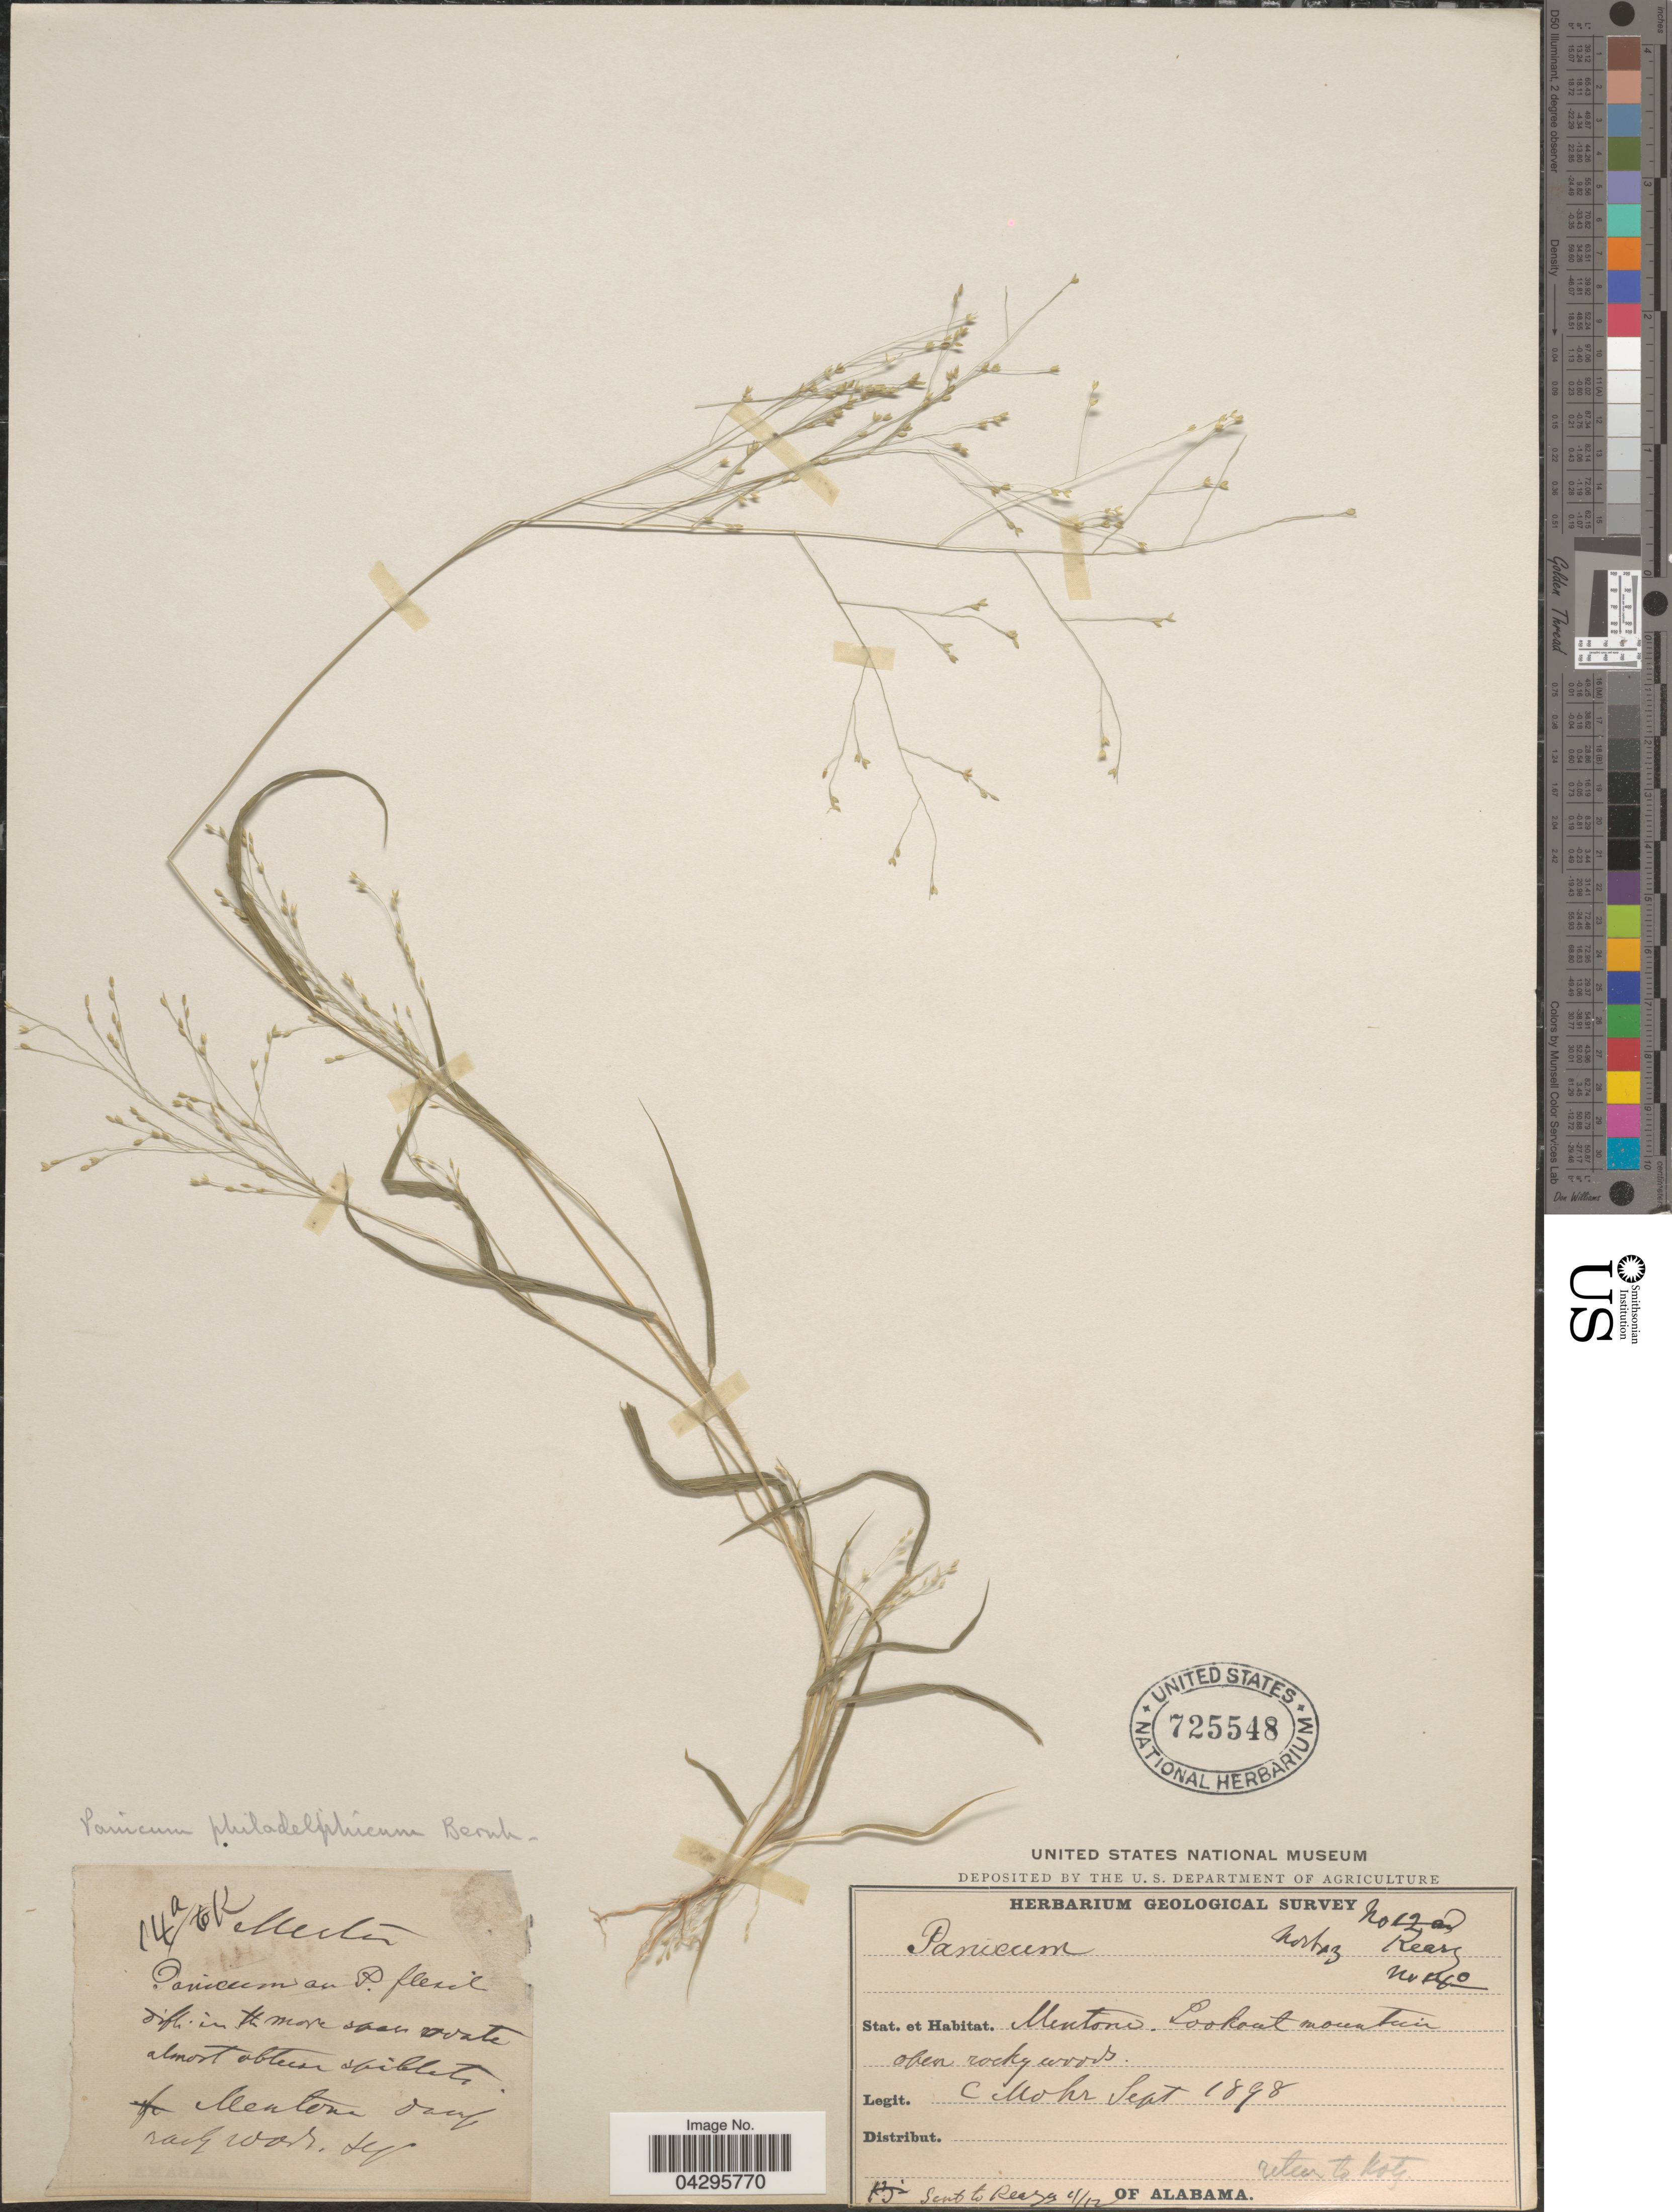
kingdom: Plantae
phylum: Tracheophyta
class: Liliopsida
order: Poales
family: Poaceae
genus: Panicum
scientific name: Panicum philadelphicum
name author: Bernh. ex Trin.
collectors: C. T. Mohr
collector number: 14a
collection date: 1898-09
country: United States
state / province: Alabama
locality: Geological Survey. Menton. Lookout mountain open rocky woods.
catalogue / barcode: US 725548